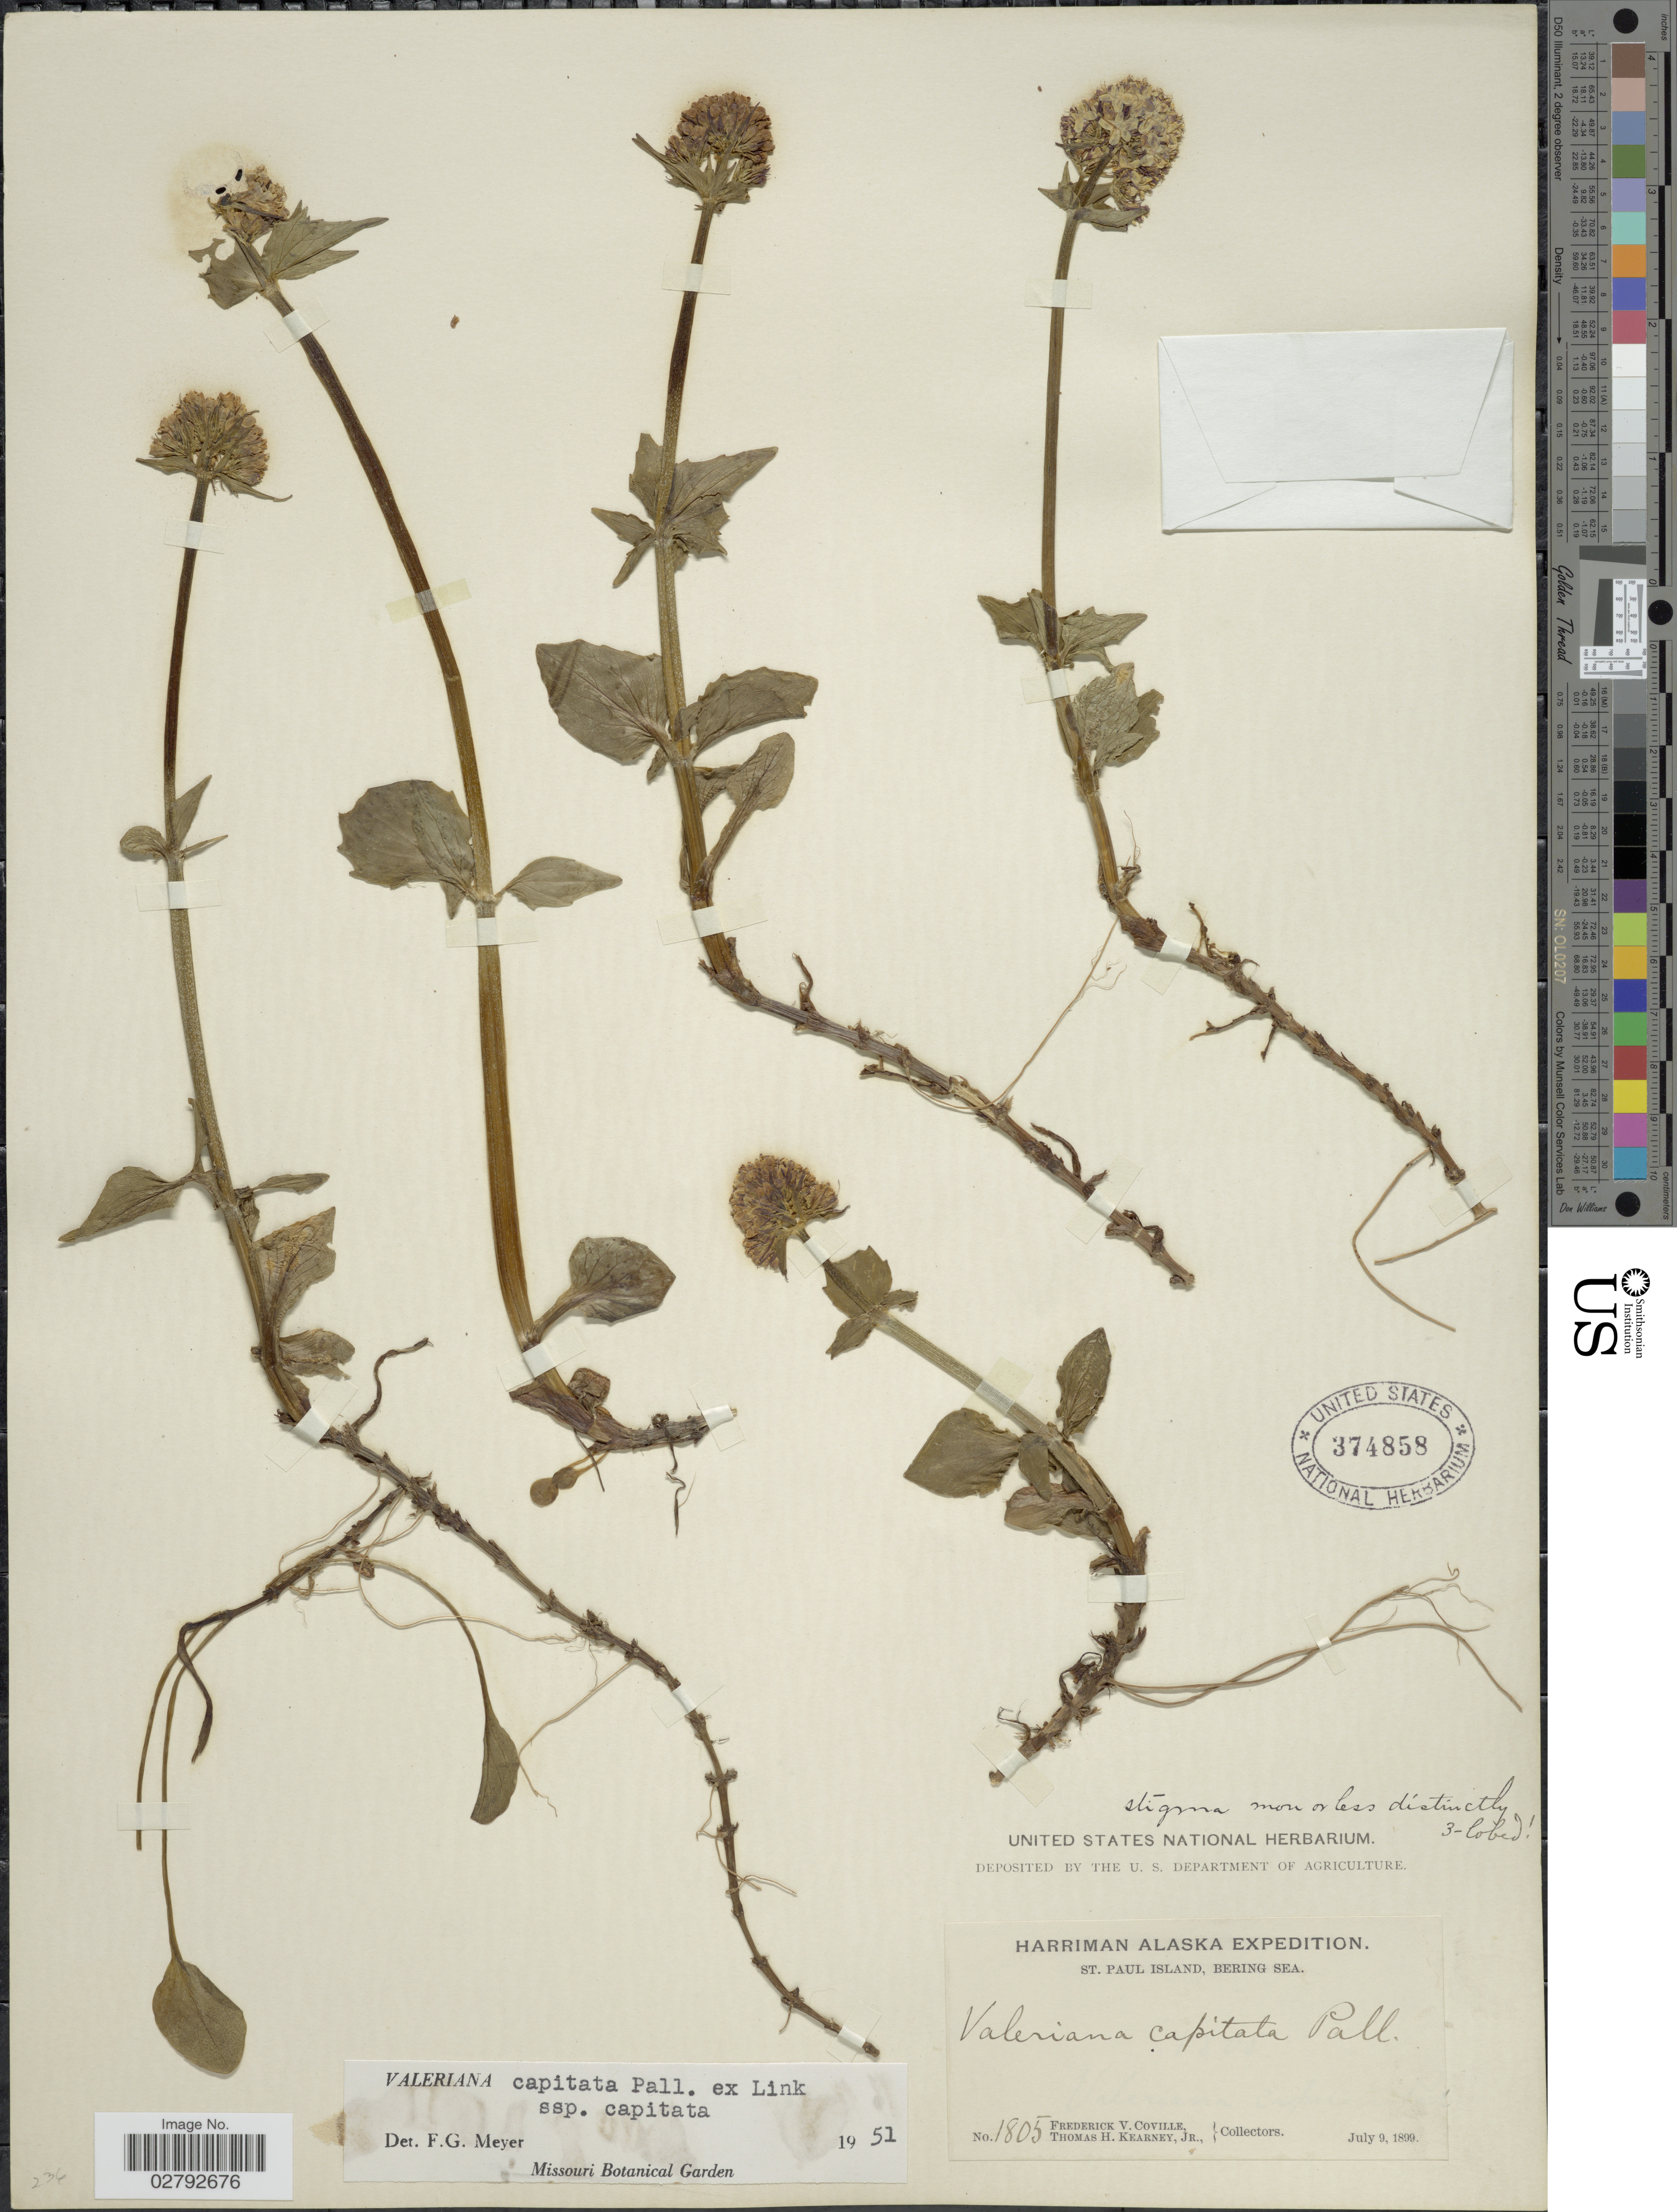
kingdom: Plantae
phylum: Tracheophyta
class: Magnoliopsida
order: Dipsacales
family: Caprifoliaceae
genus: Valeriana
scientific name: Valeriana capitata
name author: Link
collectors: F. V. Coville & T. H. Kearney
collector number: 1805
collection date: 1899-07-09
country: United States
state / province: Alaska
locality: St. Paul Island, Bering Sea.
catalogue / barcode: US 374858